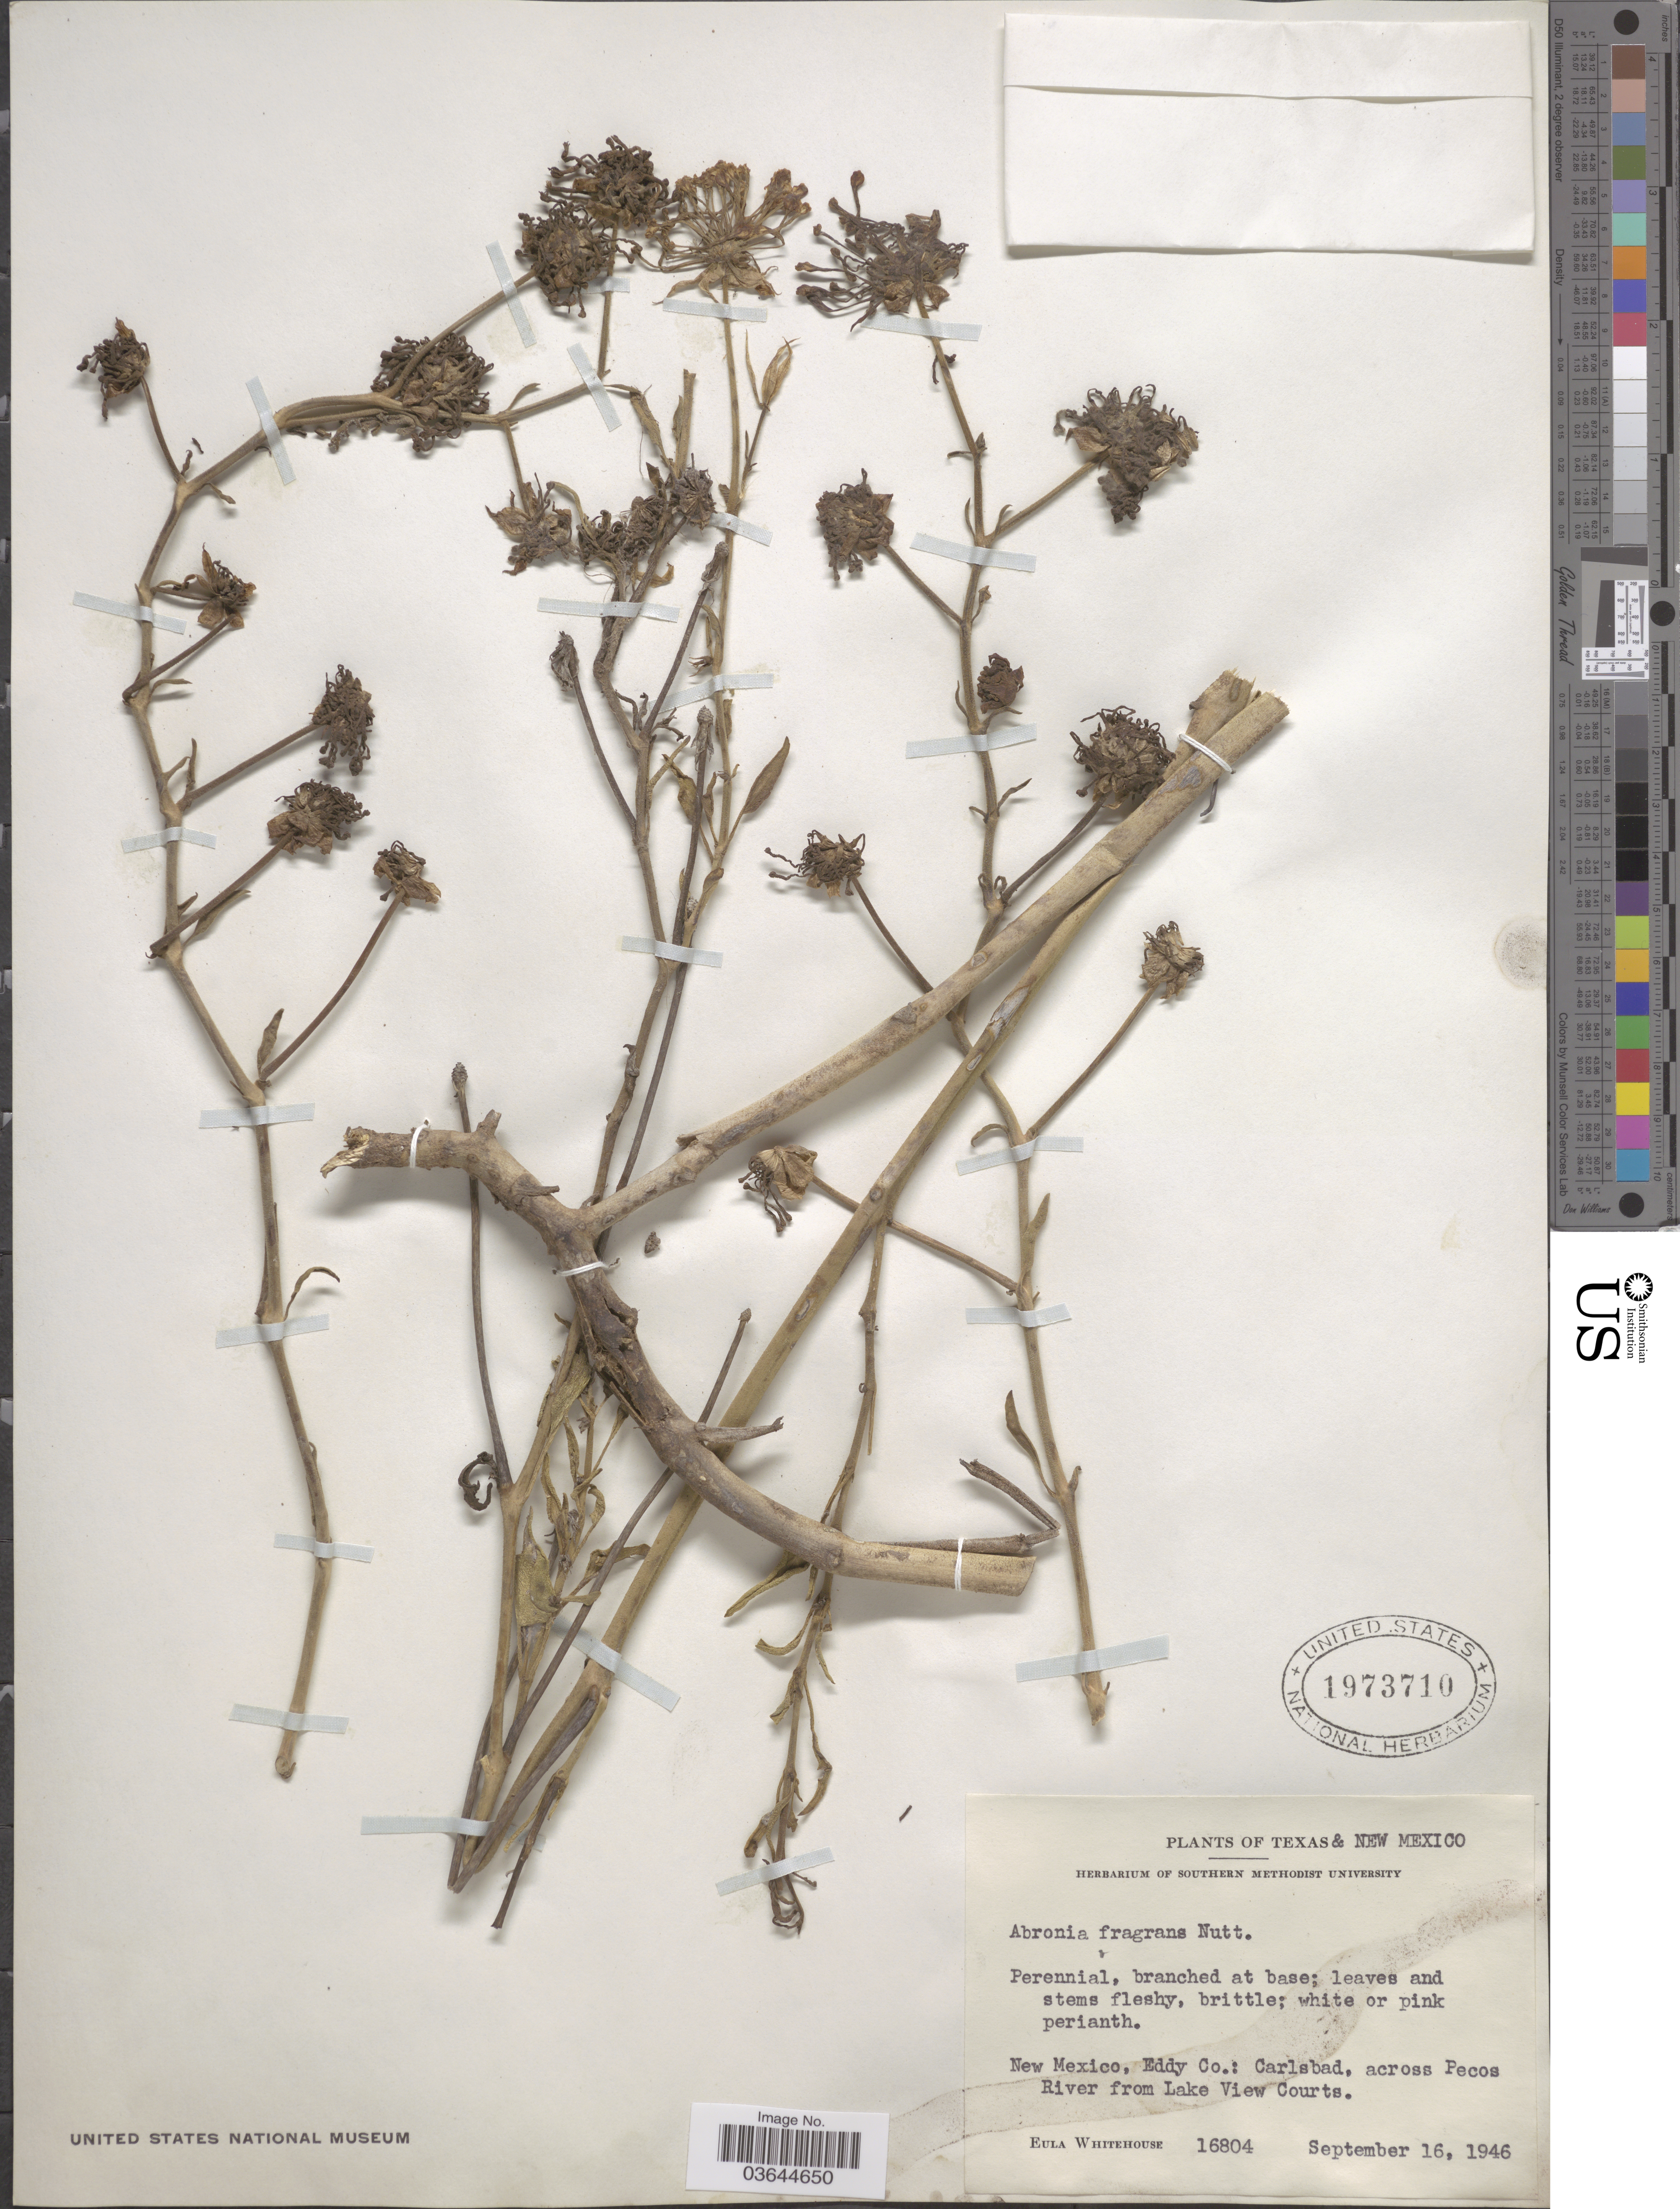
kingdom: Plantae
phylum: Tracheophyta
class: Magnoliopsida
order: Caryophyllales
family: Nyctaginaceae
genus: Abronia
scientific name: Abronia fragrans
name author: Nutt. ex Hook.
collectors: E. Whitehouse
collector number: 16804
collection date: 1946-09-16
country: United States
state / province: New Mexico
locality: Eddy Co.: Carlsbad, across Pecos River from Lake View Courts.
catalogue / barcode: US 1973710